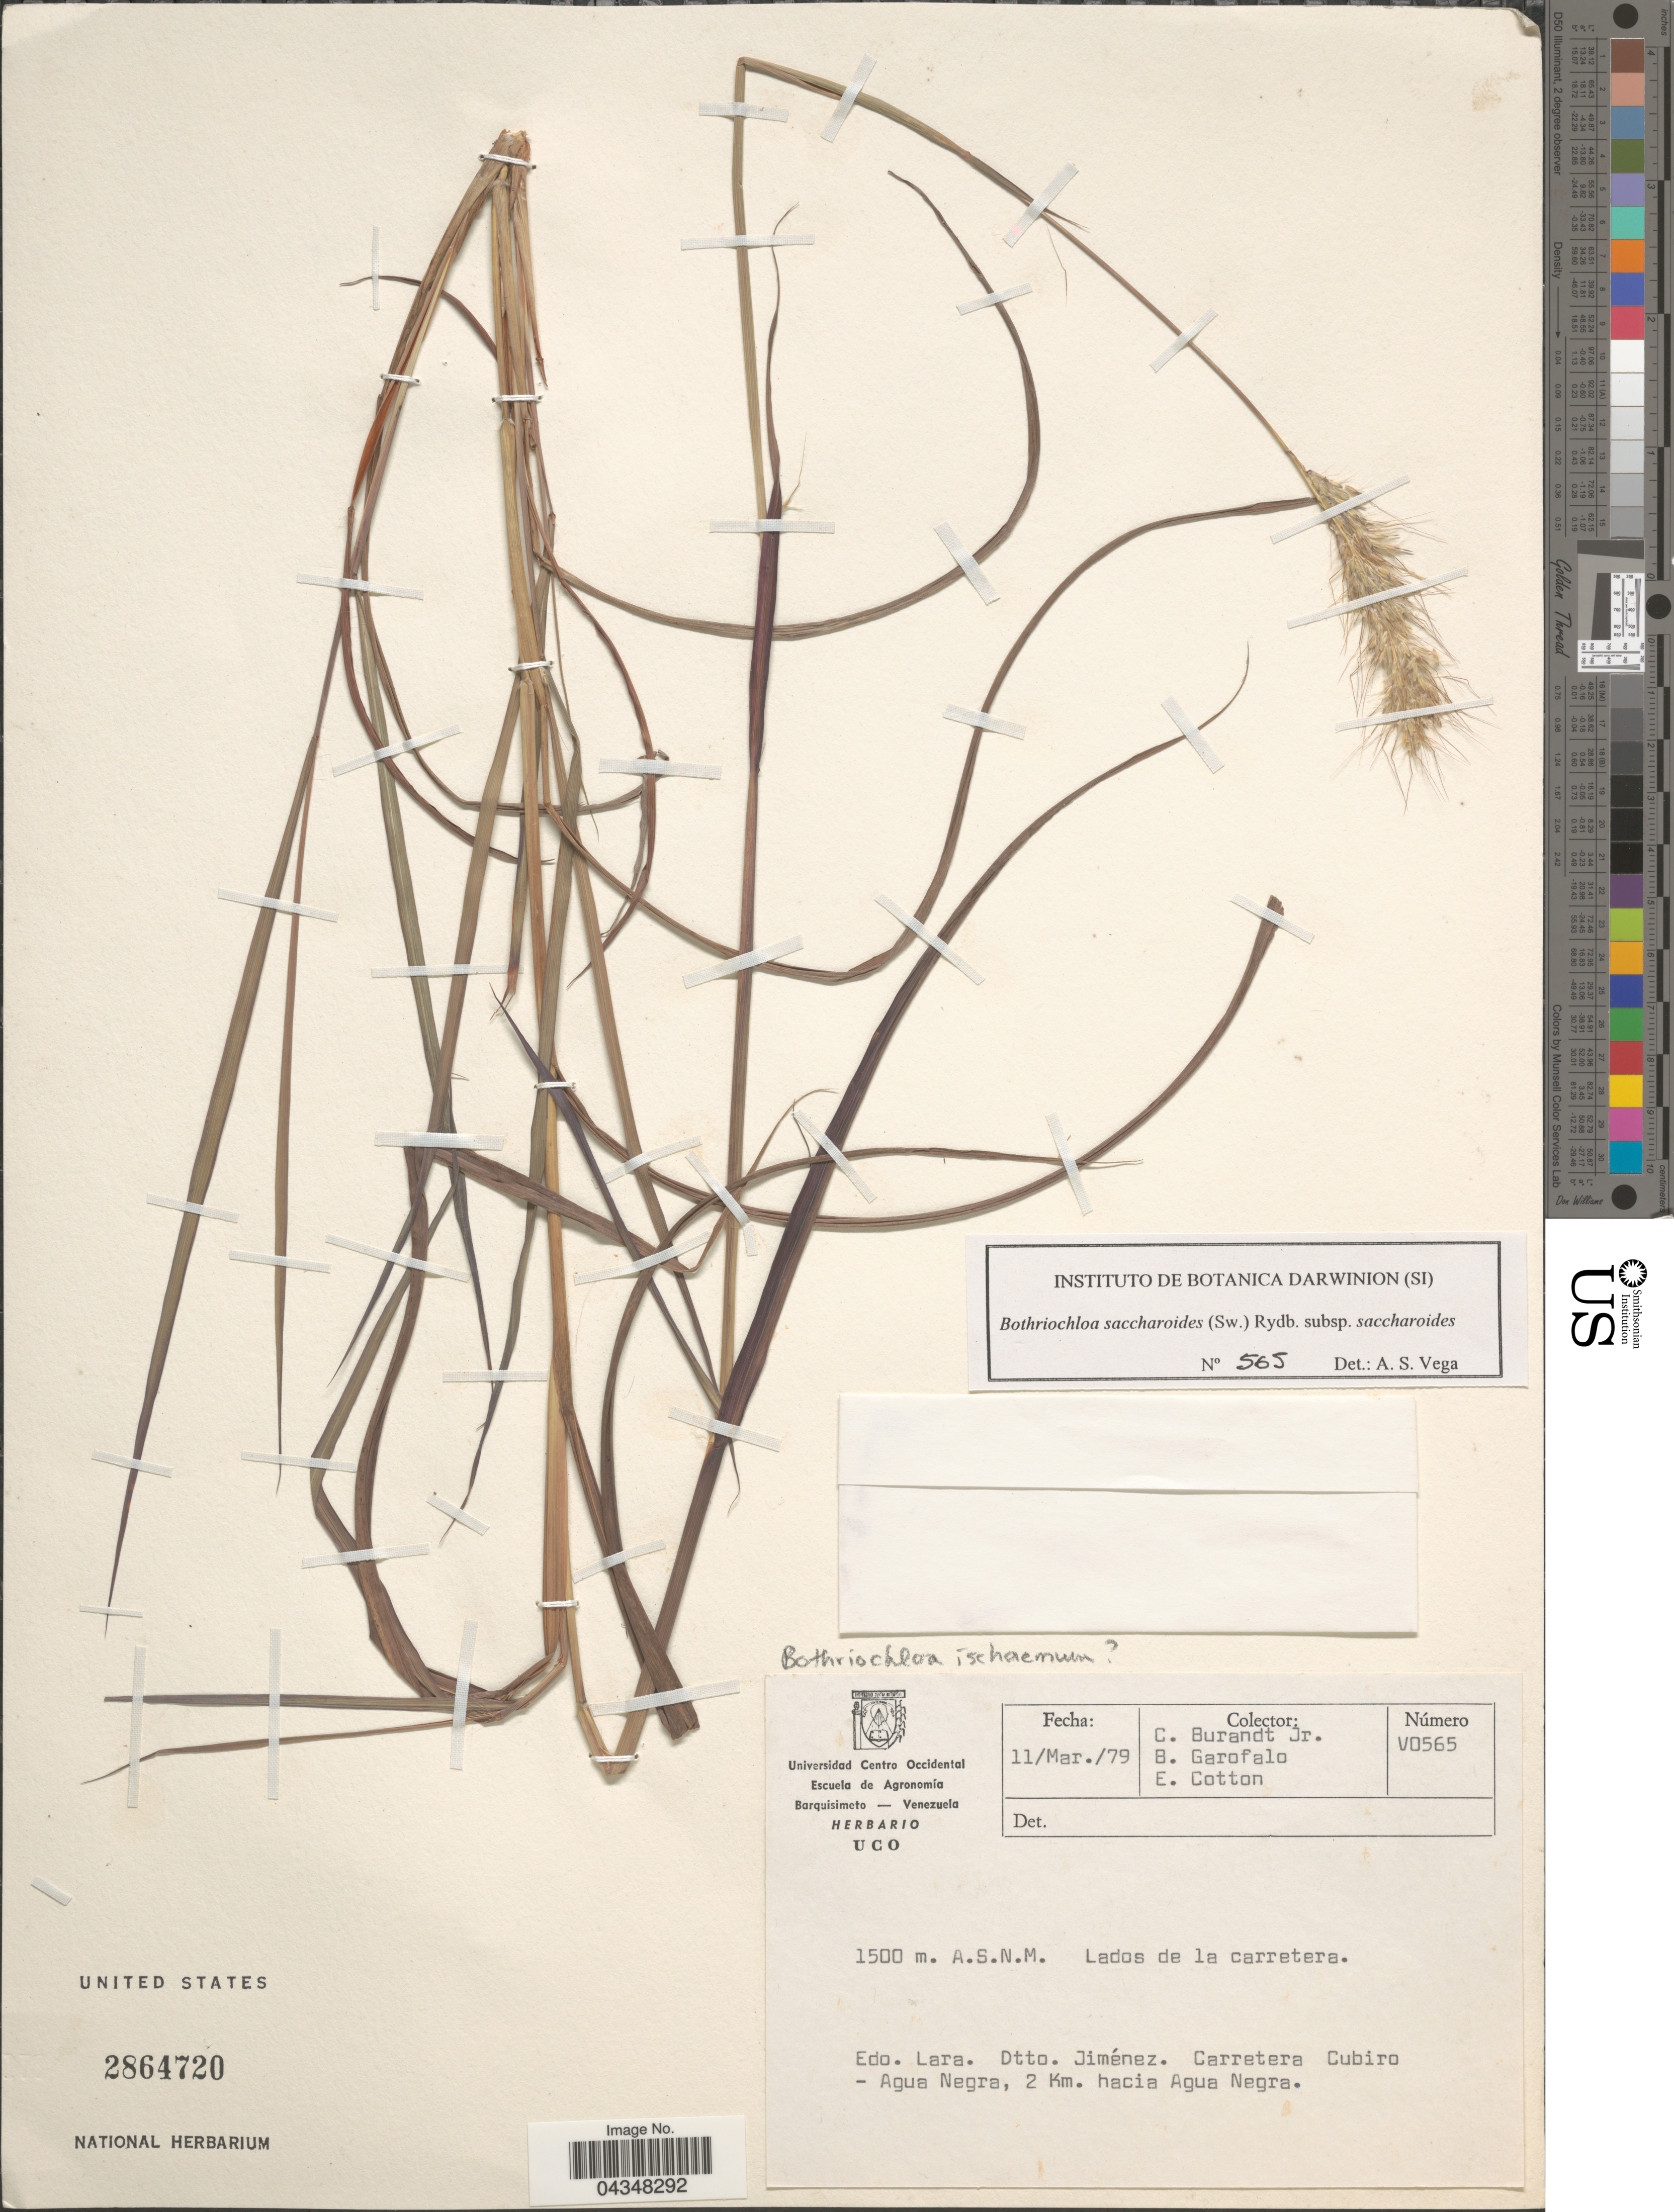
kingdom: Plantae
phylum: Tracheophyta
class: Liliopsida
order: Poales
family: Poaceae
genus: Bothriochloa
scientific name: Bothriochloa laguroides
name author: (DC.) Herter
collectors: C. Burandt Jr., B. Garofalo & E. Cotton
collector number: V0565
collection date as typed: Transcribed d/m/y: 11/3/79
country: Venezuela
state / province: Lara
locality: Dtto. Jiménez. Carretera Cubiro - Agua Negra, 2 Km. hacia Agua Negra.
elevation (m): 1500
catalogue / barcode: US 2864720